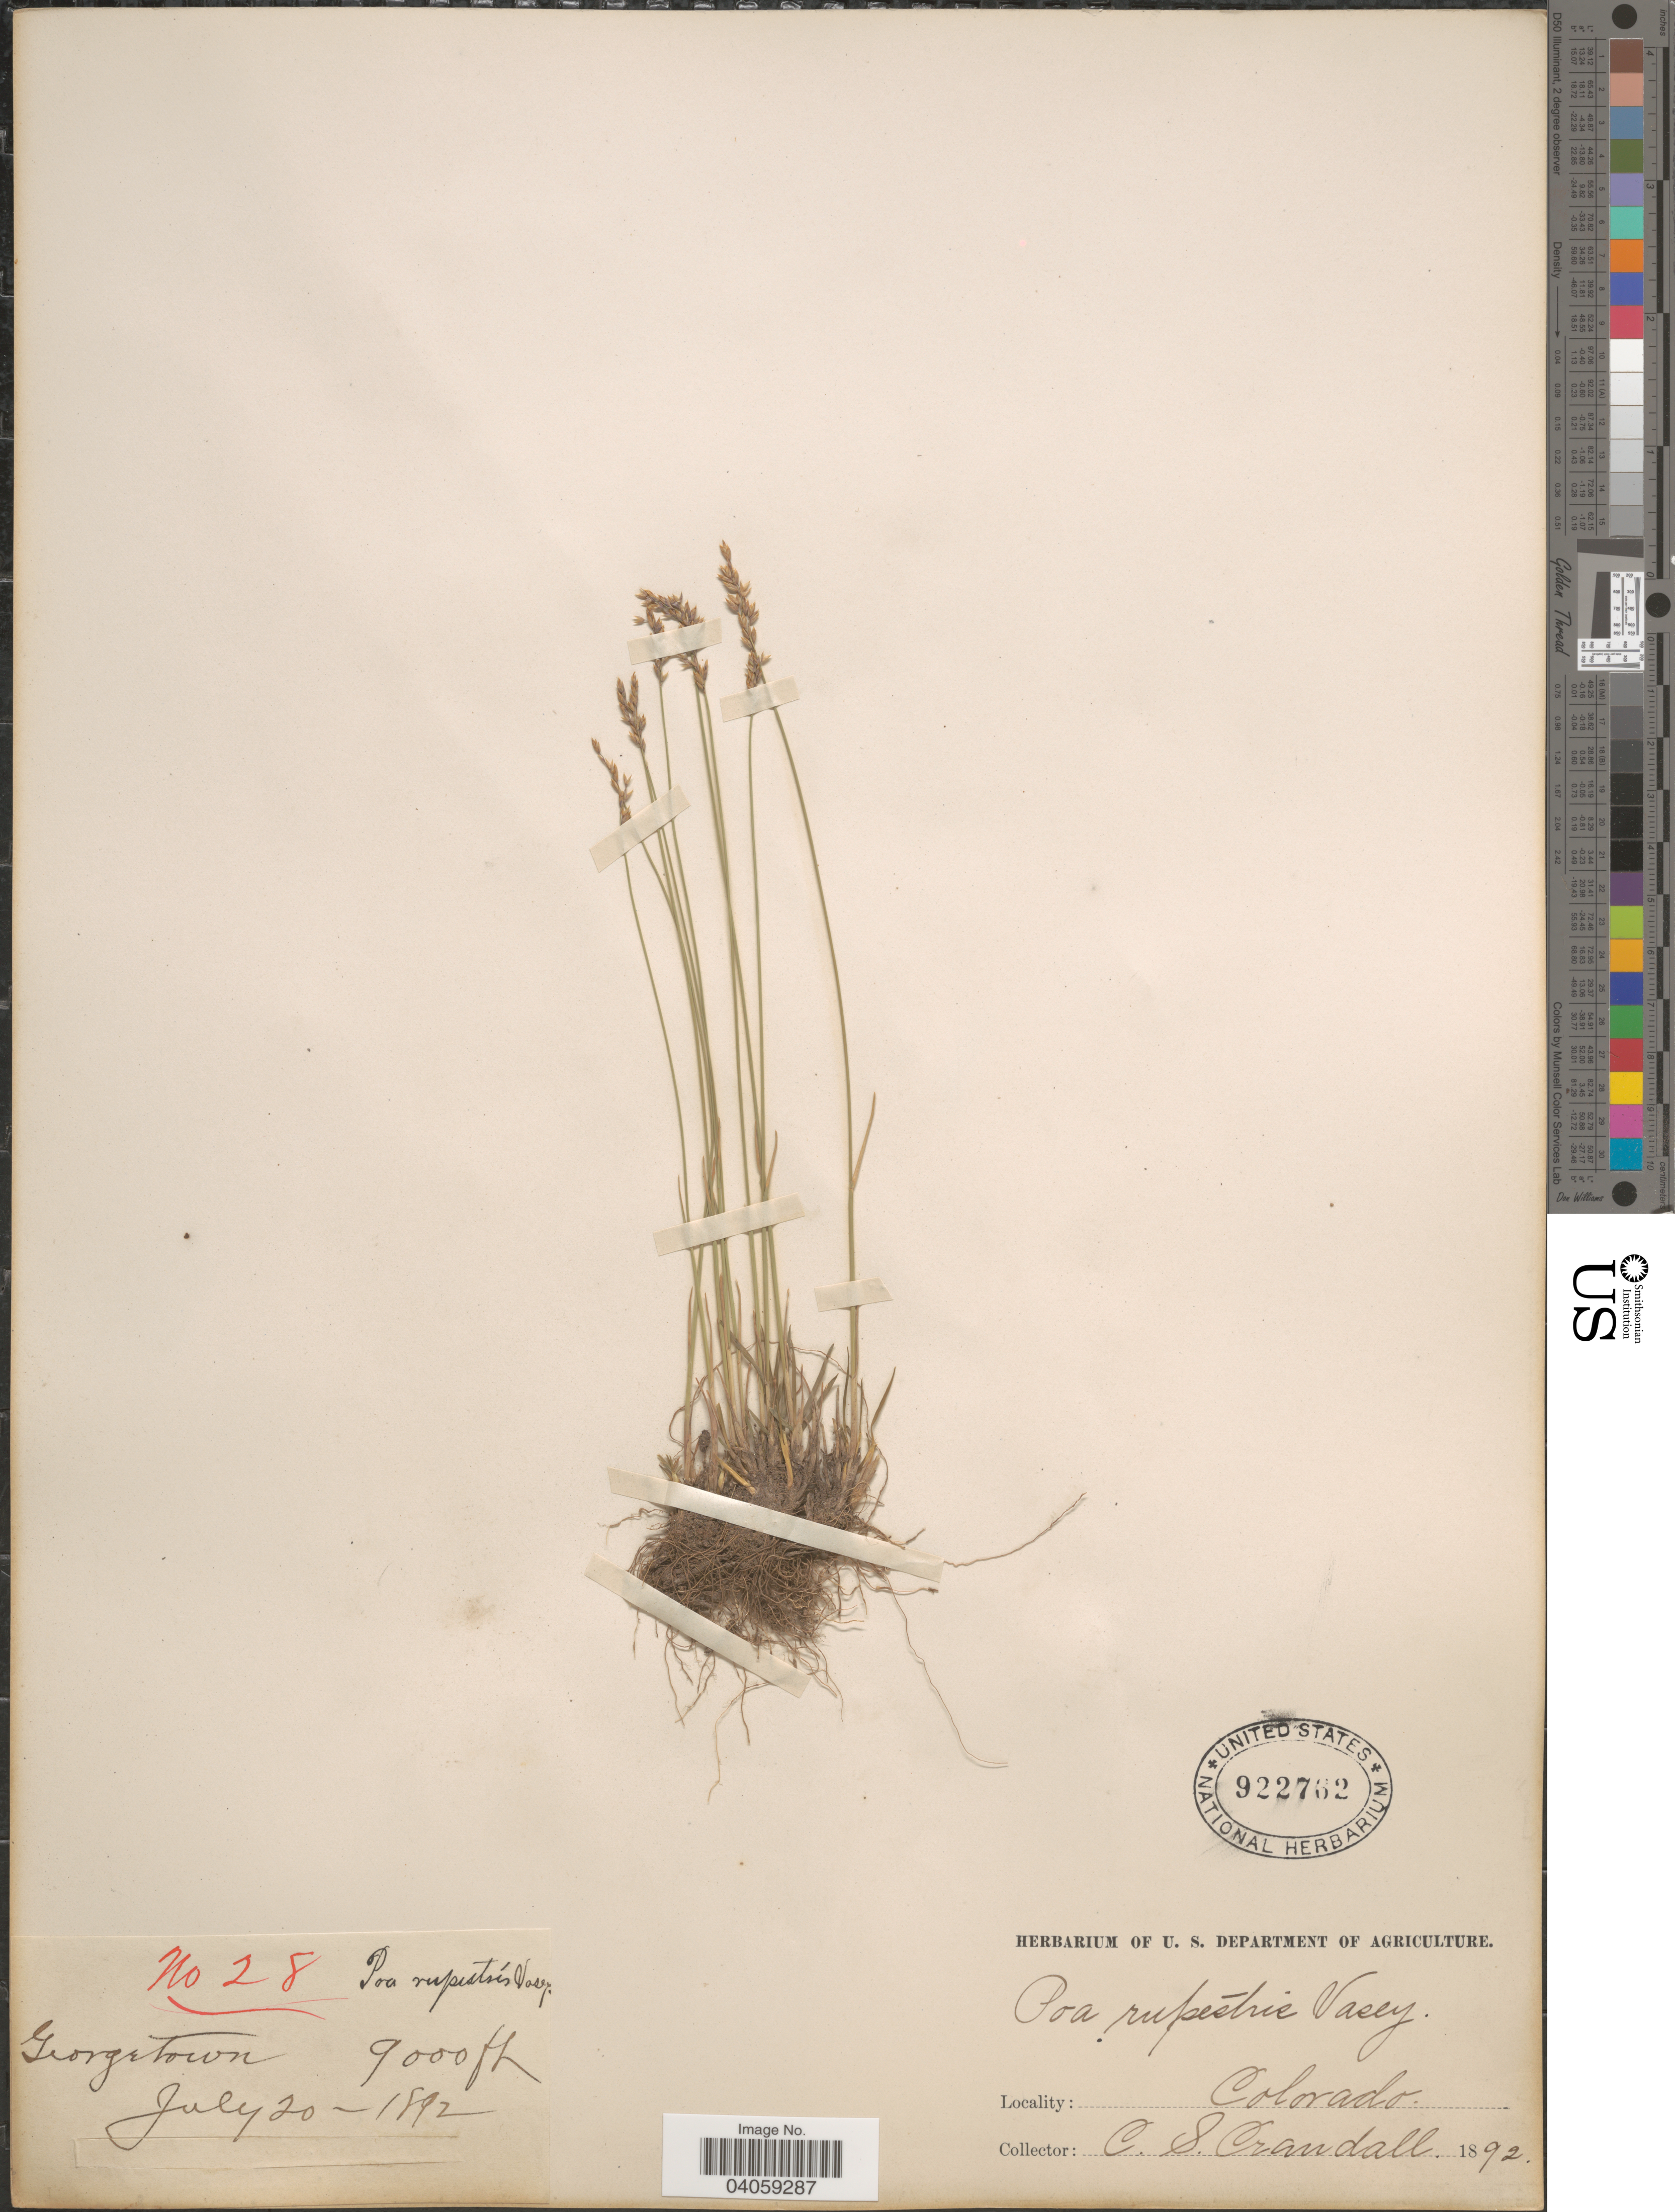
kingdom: Plantae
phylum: Tracheophyta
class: Liliopsida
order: Poales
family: Poaceae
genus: Poa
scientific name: Poa glauca subsp. rupicola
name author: (Nash) W.A. Weber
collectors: C. Crandall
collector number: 28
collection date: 1892-07-20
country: United States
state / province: Colorado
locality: Georgetown.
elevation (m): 2743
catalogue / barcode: US 922762